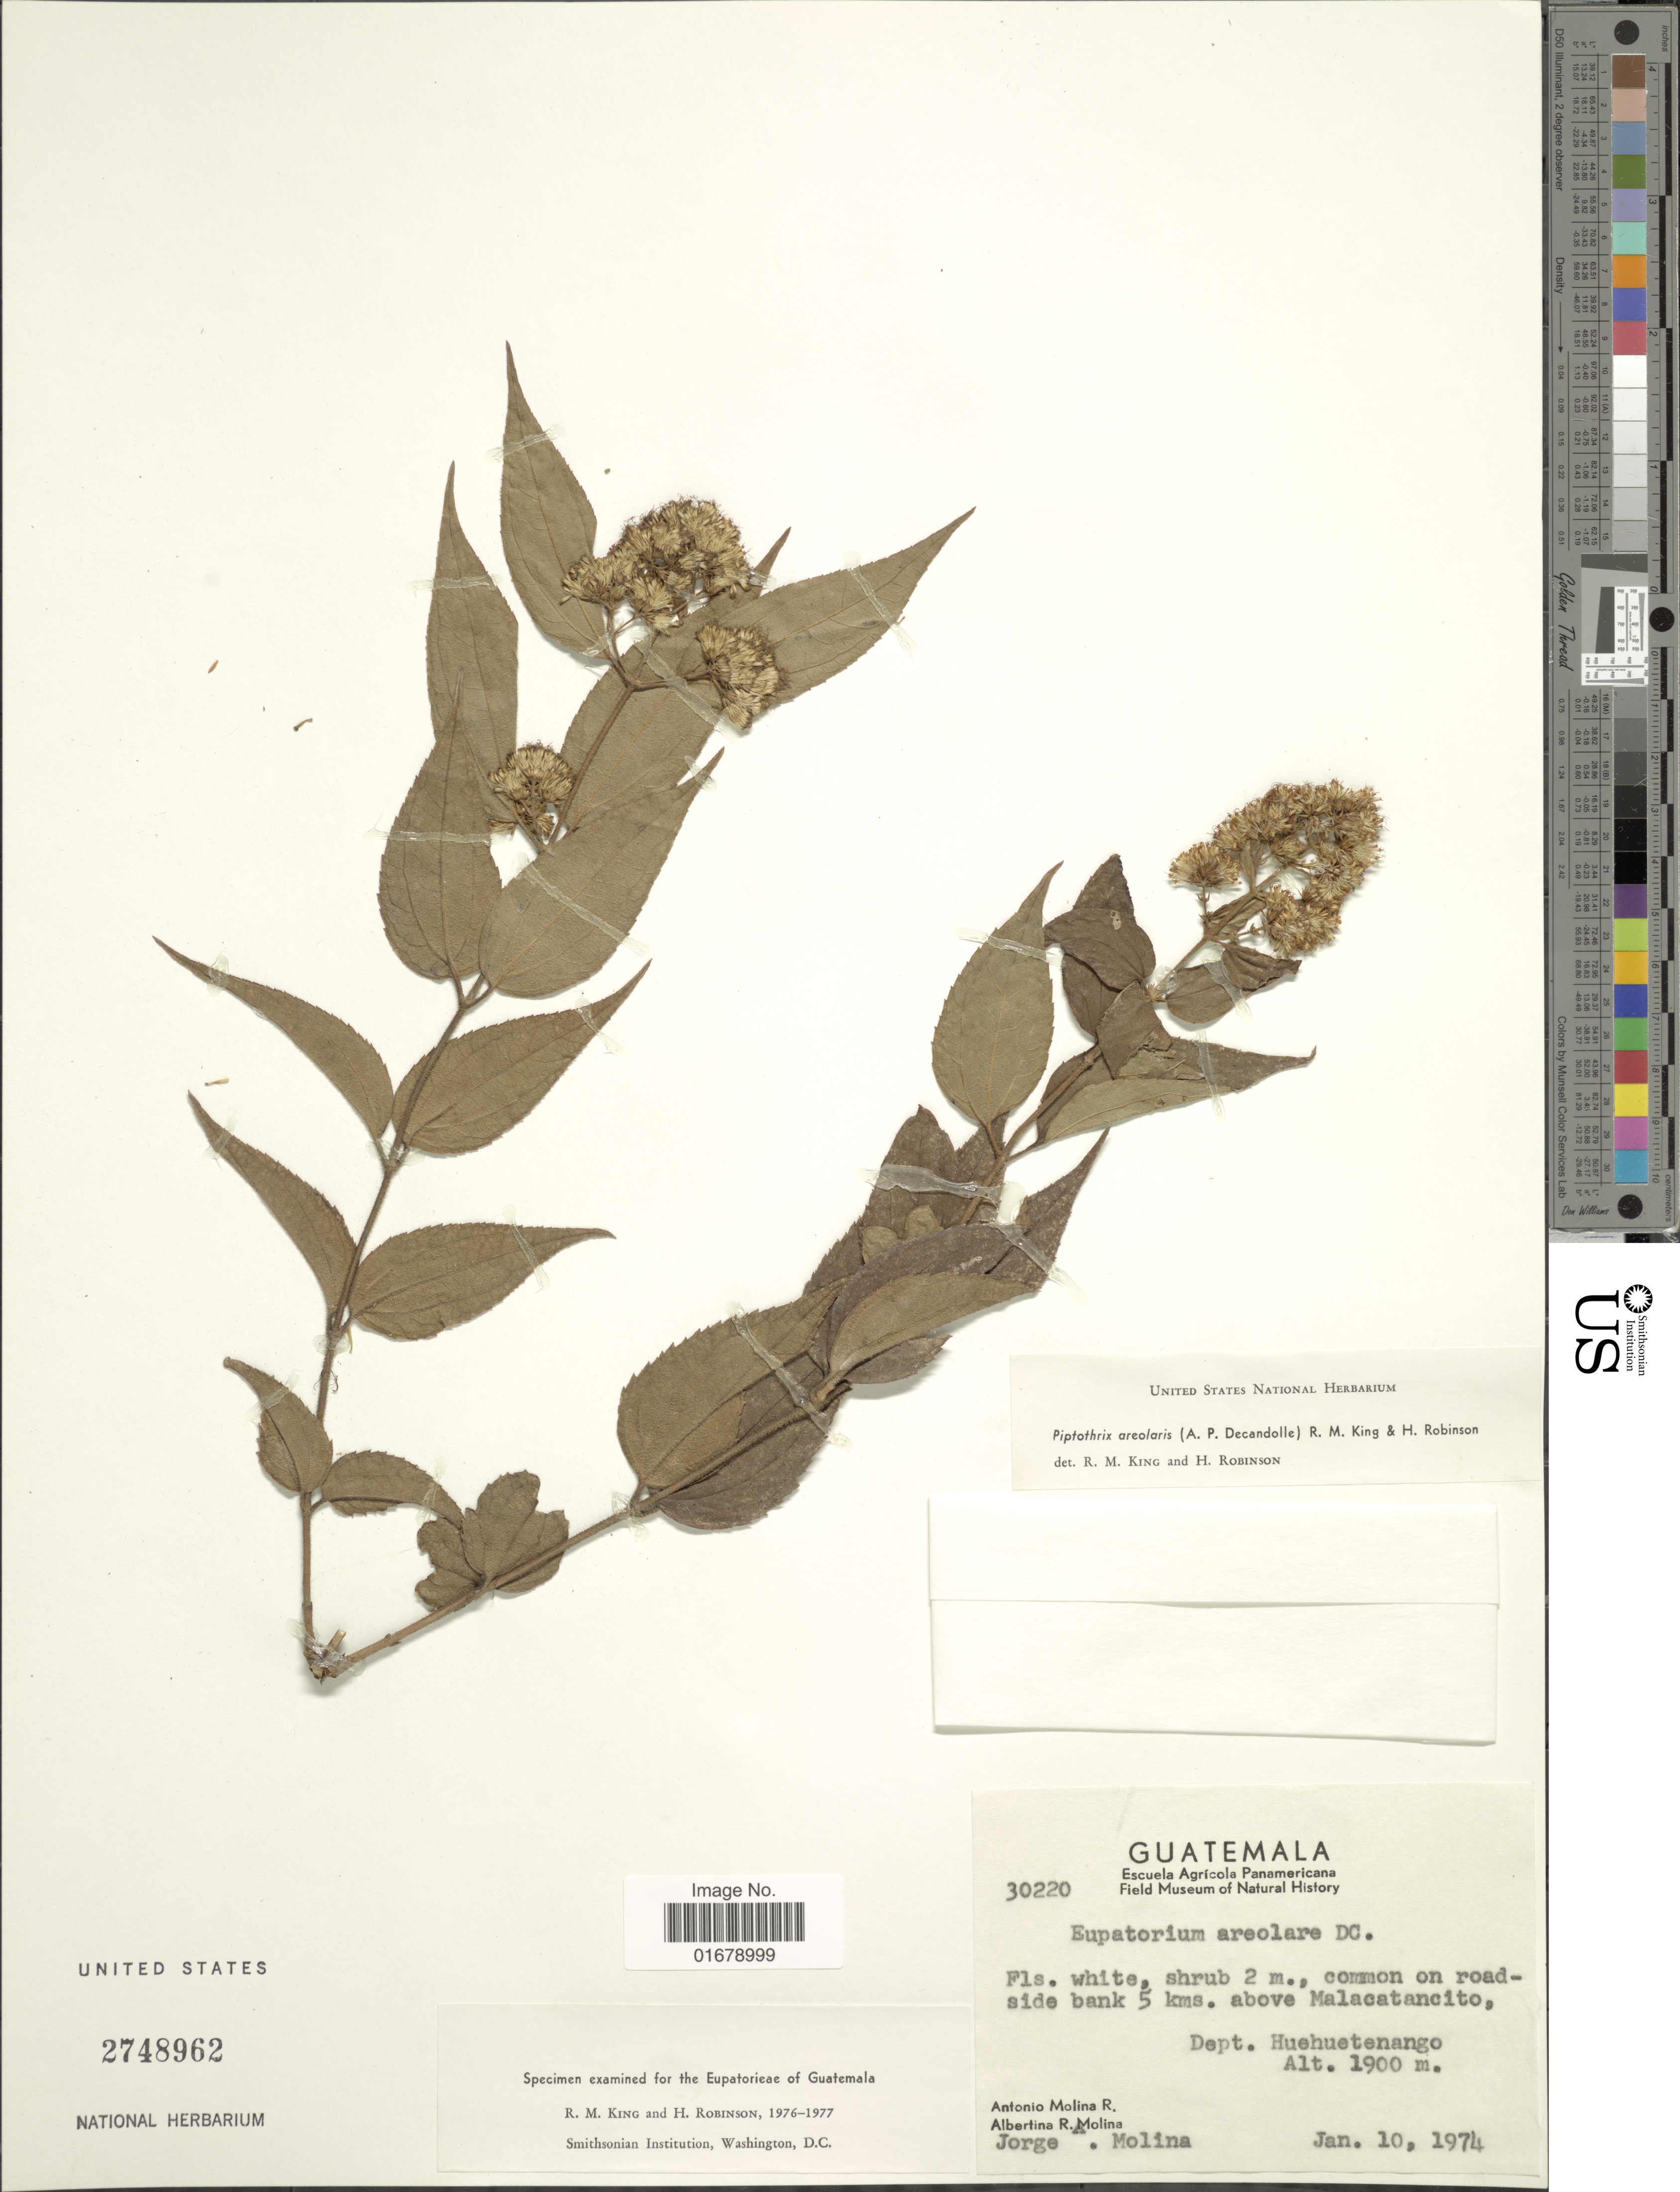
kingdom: Plantae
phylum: Tracheophyta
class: Magnoliopsida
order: Asterales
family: Asteraceae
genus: Piptothrix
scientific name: Piptothrix areolaris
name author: (DC.) R.M. King & H. Rob.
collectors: A. Molina R., A. R. Molina & J. A. Molina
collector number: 30220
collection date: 1974-01-10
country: Guatemala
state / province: Huehuetenango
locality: Guatemala. Common on roadside bank 5 kms. above Malacatancito. Dept. Huehuetenango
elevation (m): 1900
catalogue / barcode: US 2748962